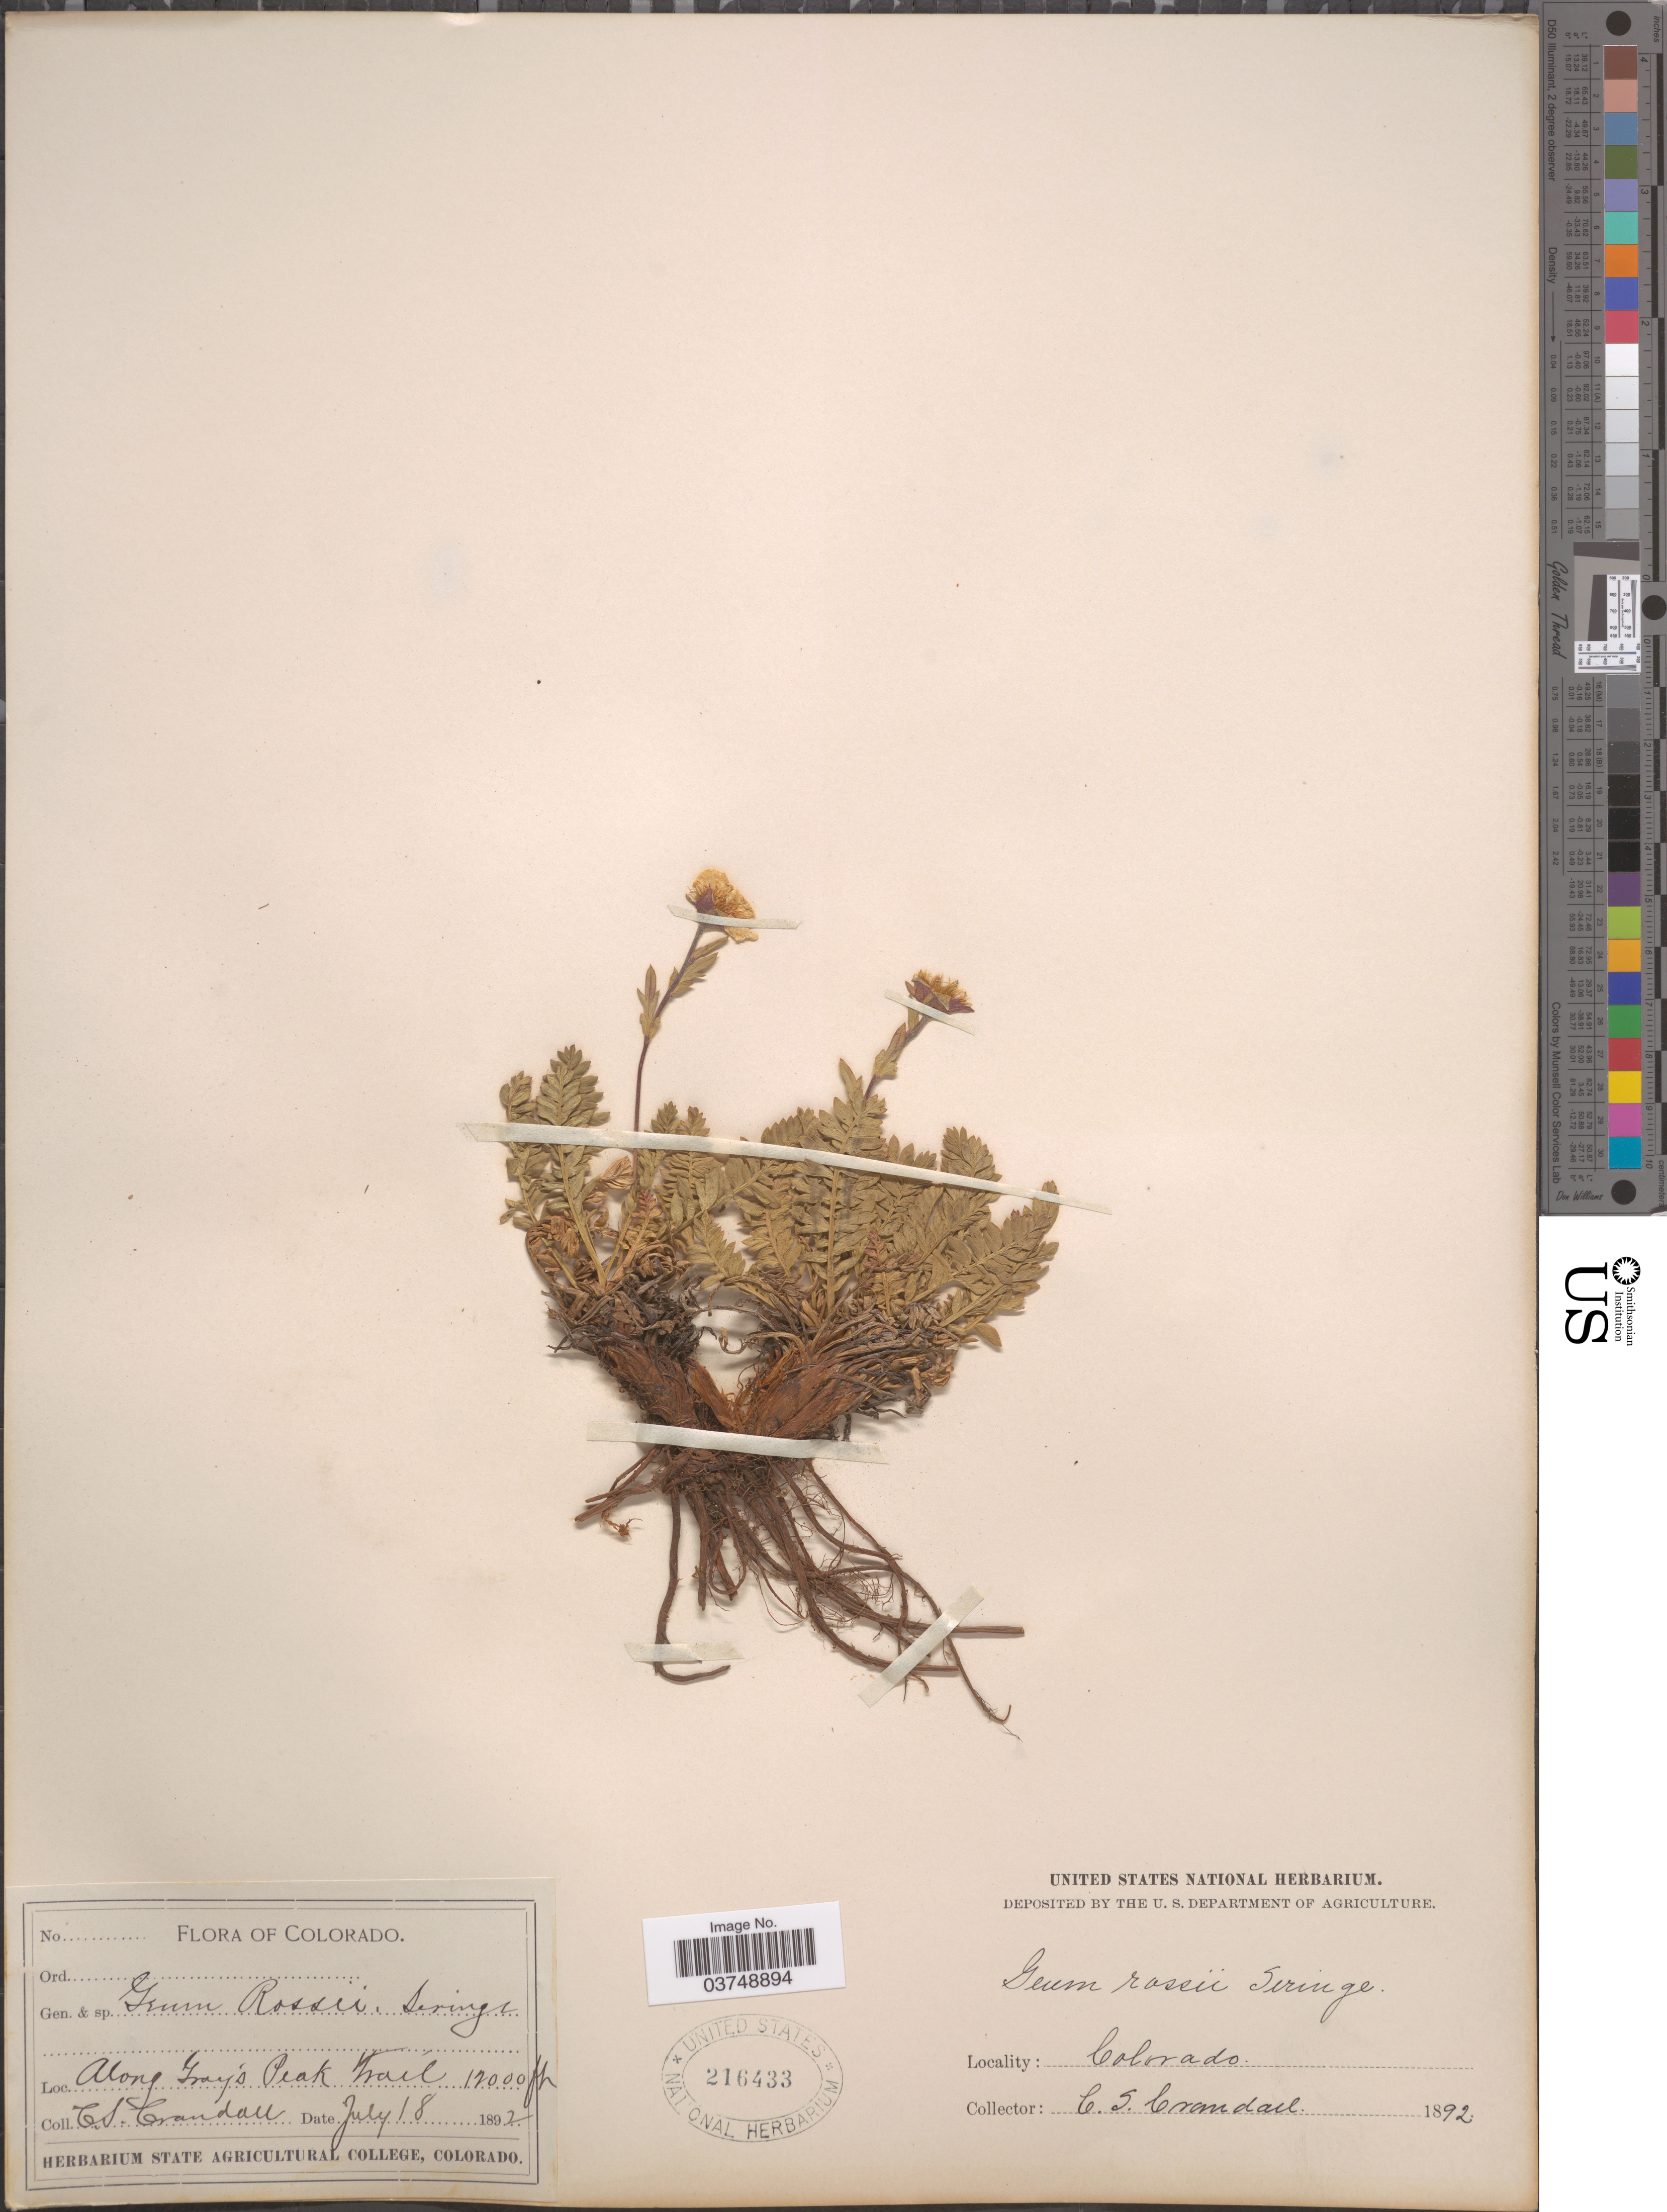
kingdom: Plantae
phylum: Tracheophyta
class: Magnoliopsida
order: Rosales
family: Rosaceae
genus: Geum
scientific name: Geum rossii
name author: (R. Br.) Ser.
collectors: C. Crandall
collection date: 1892-07-18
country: United States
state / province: Colorado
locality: Along Gray's Peak Trail.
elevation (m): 3658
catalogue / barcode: US 216433